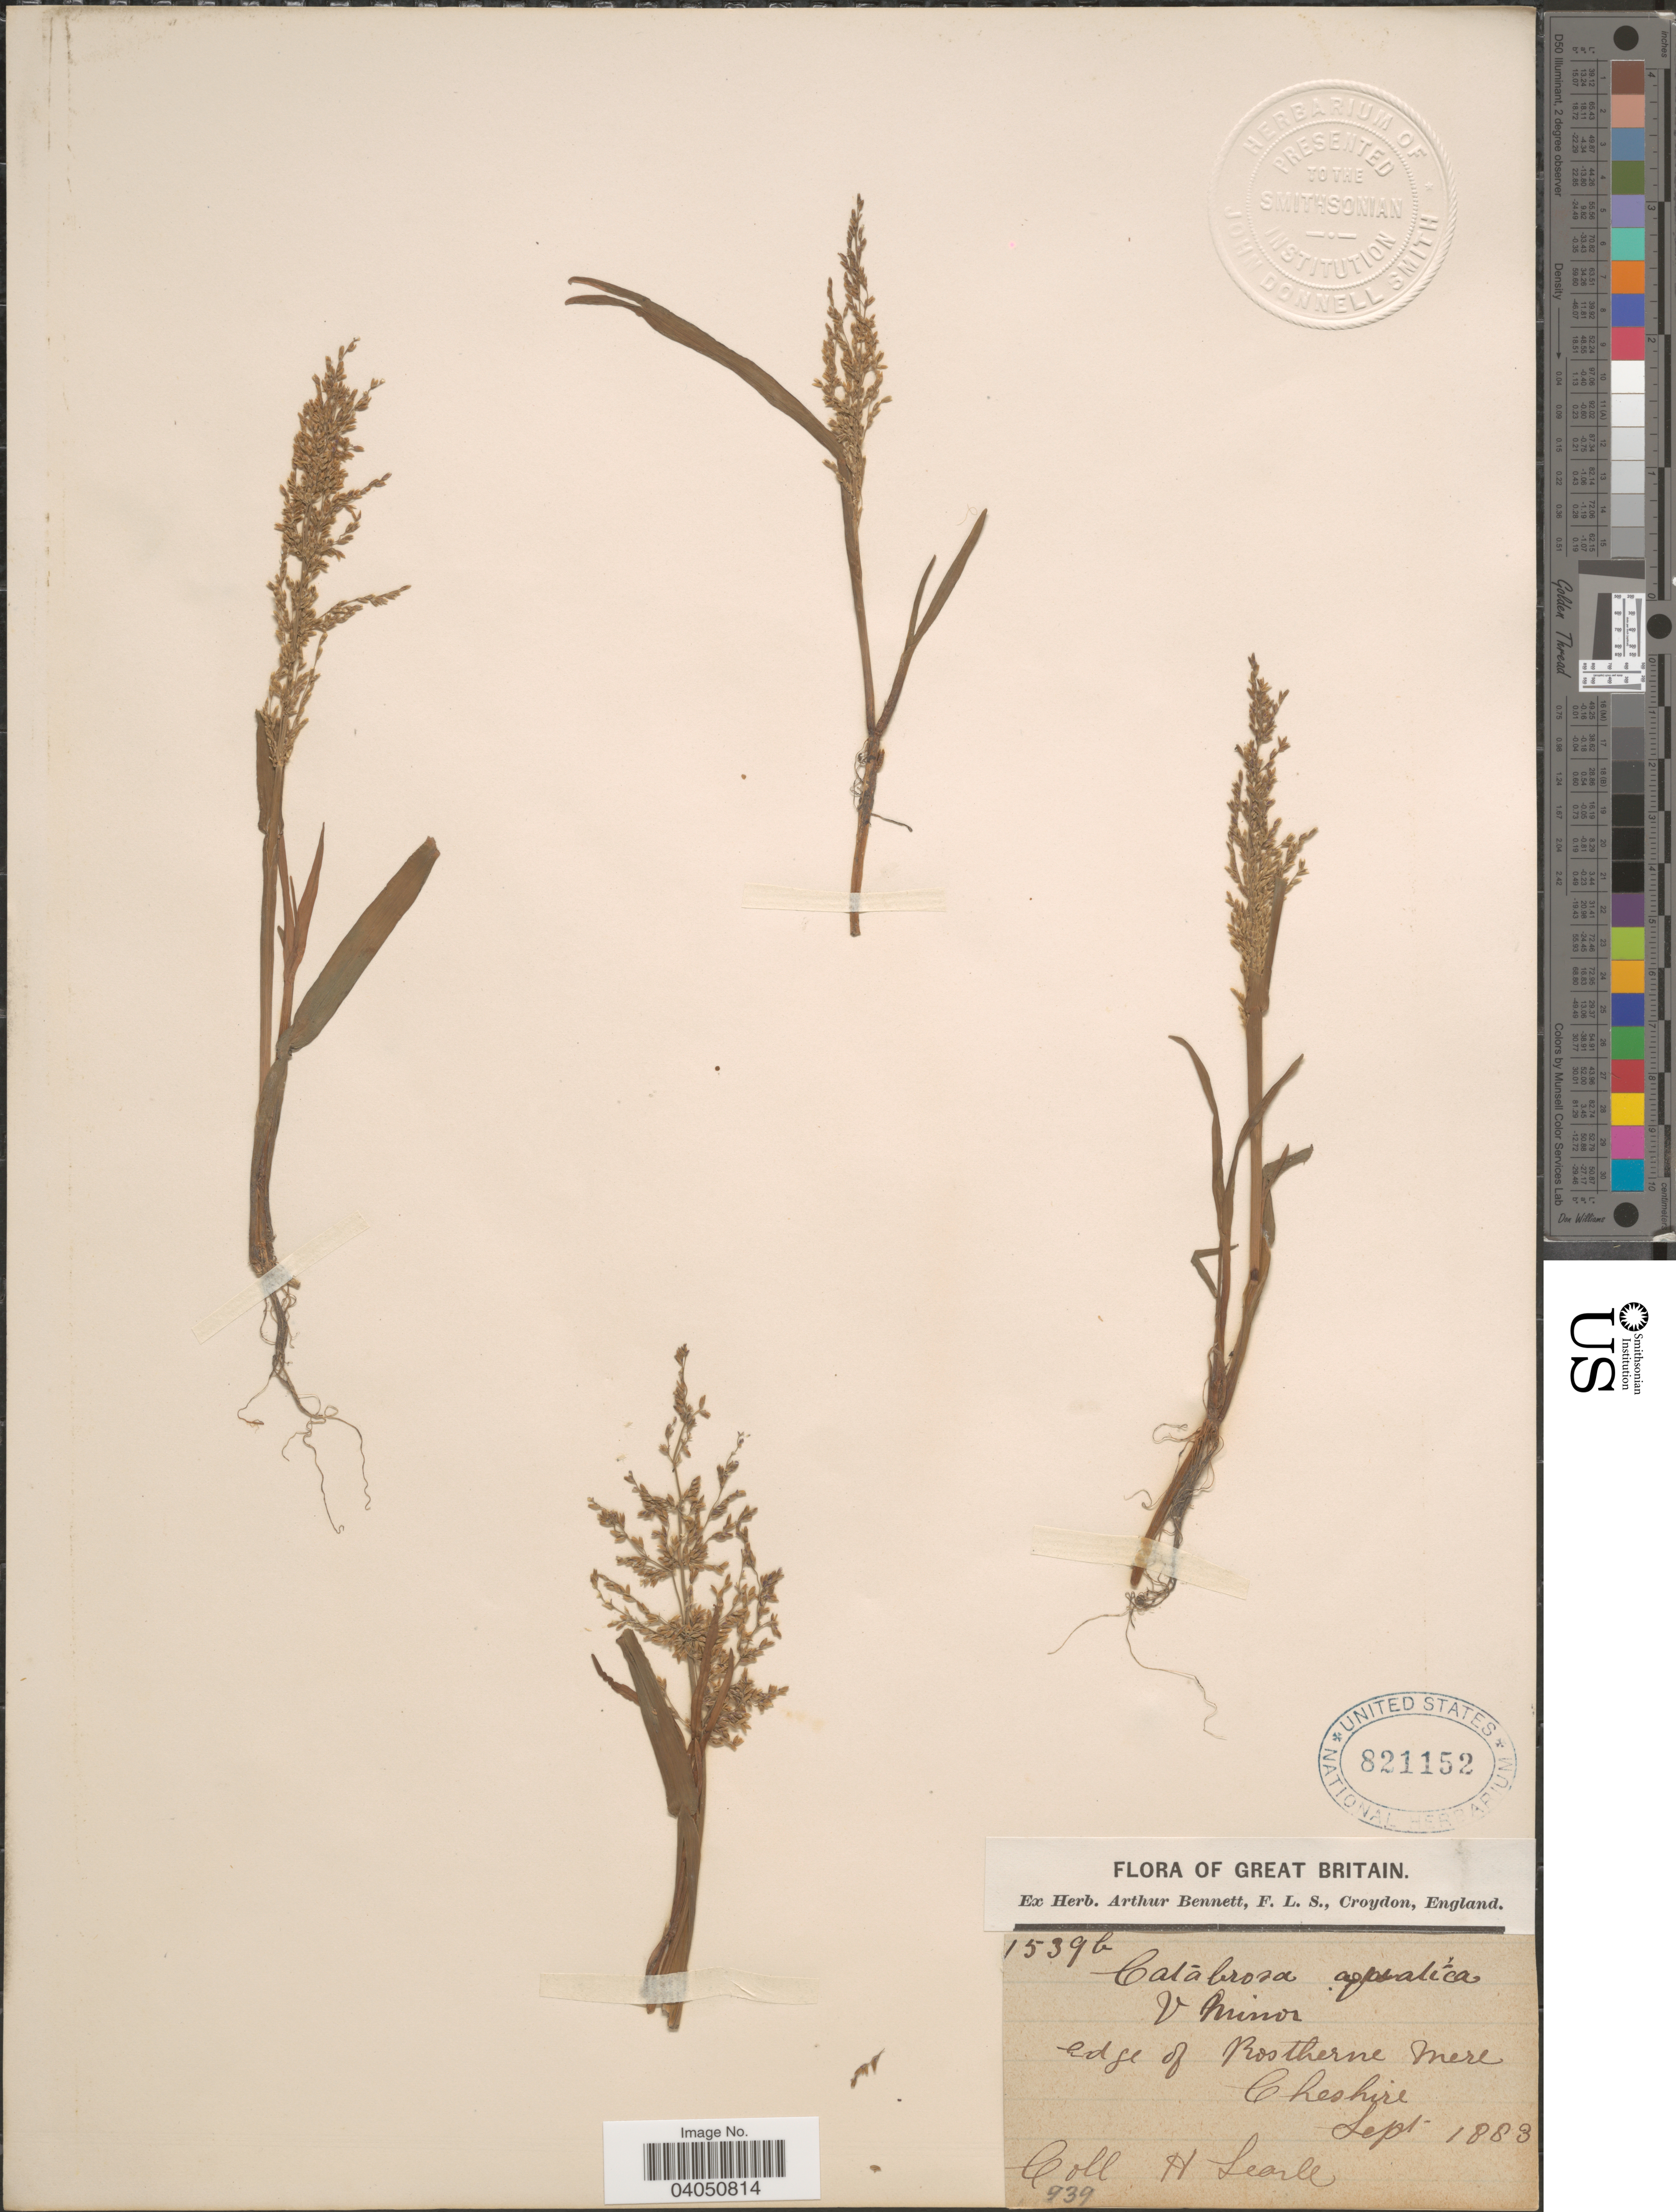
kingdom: Plantae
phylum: Tracheophyta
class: Liliopsida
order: Poales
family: Poaceae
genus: Catabrosa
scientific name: Catabrosa aquatica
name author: (L.) P. Beauv.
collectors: H. Searle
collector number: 1539b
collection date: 1883-09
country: United Kingdom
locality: Great Britain. Edge of Rostherne mere Cheshire.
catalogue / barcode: US 821152